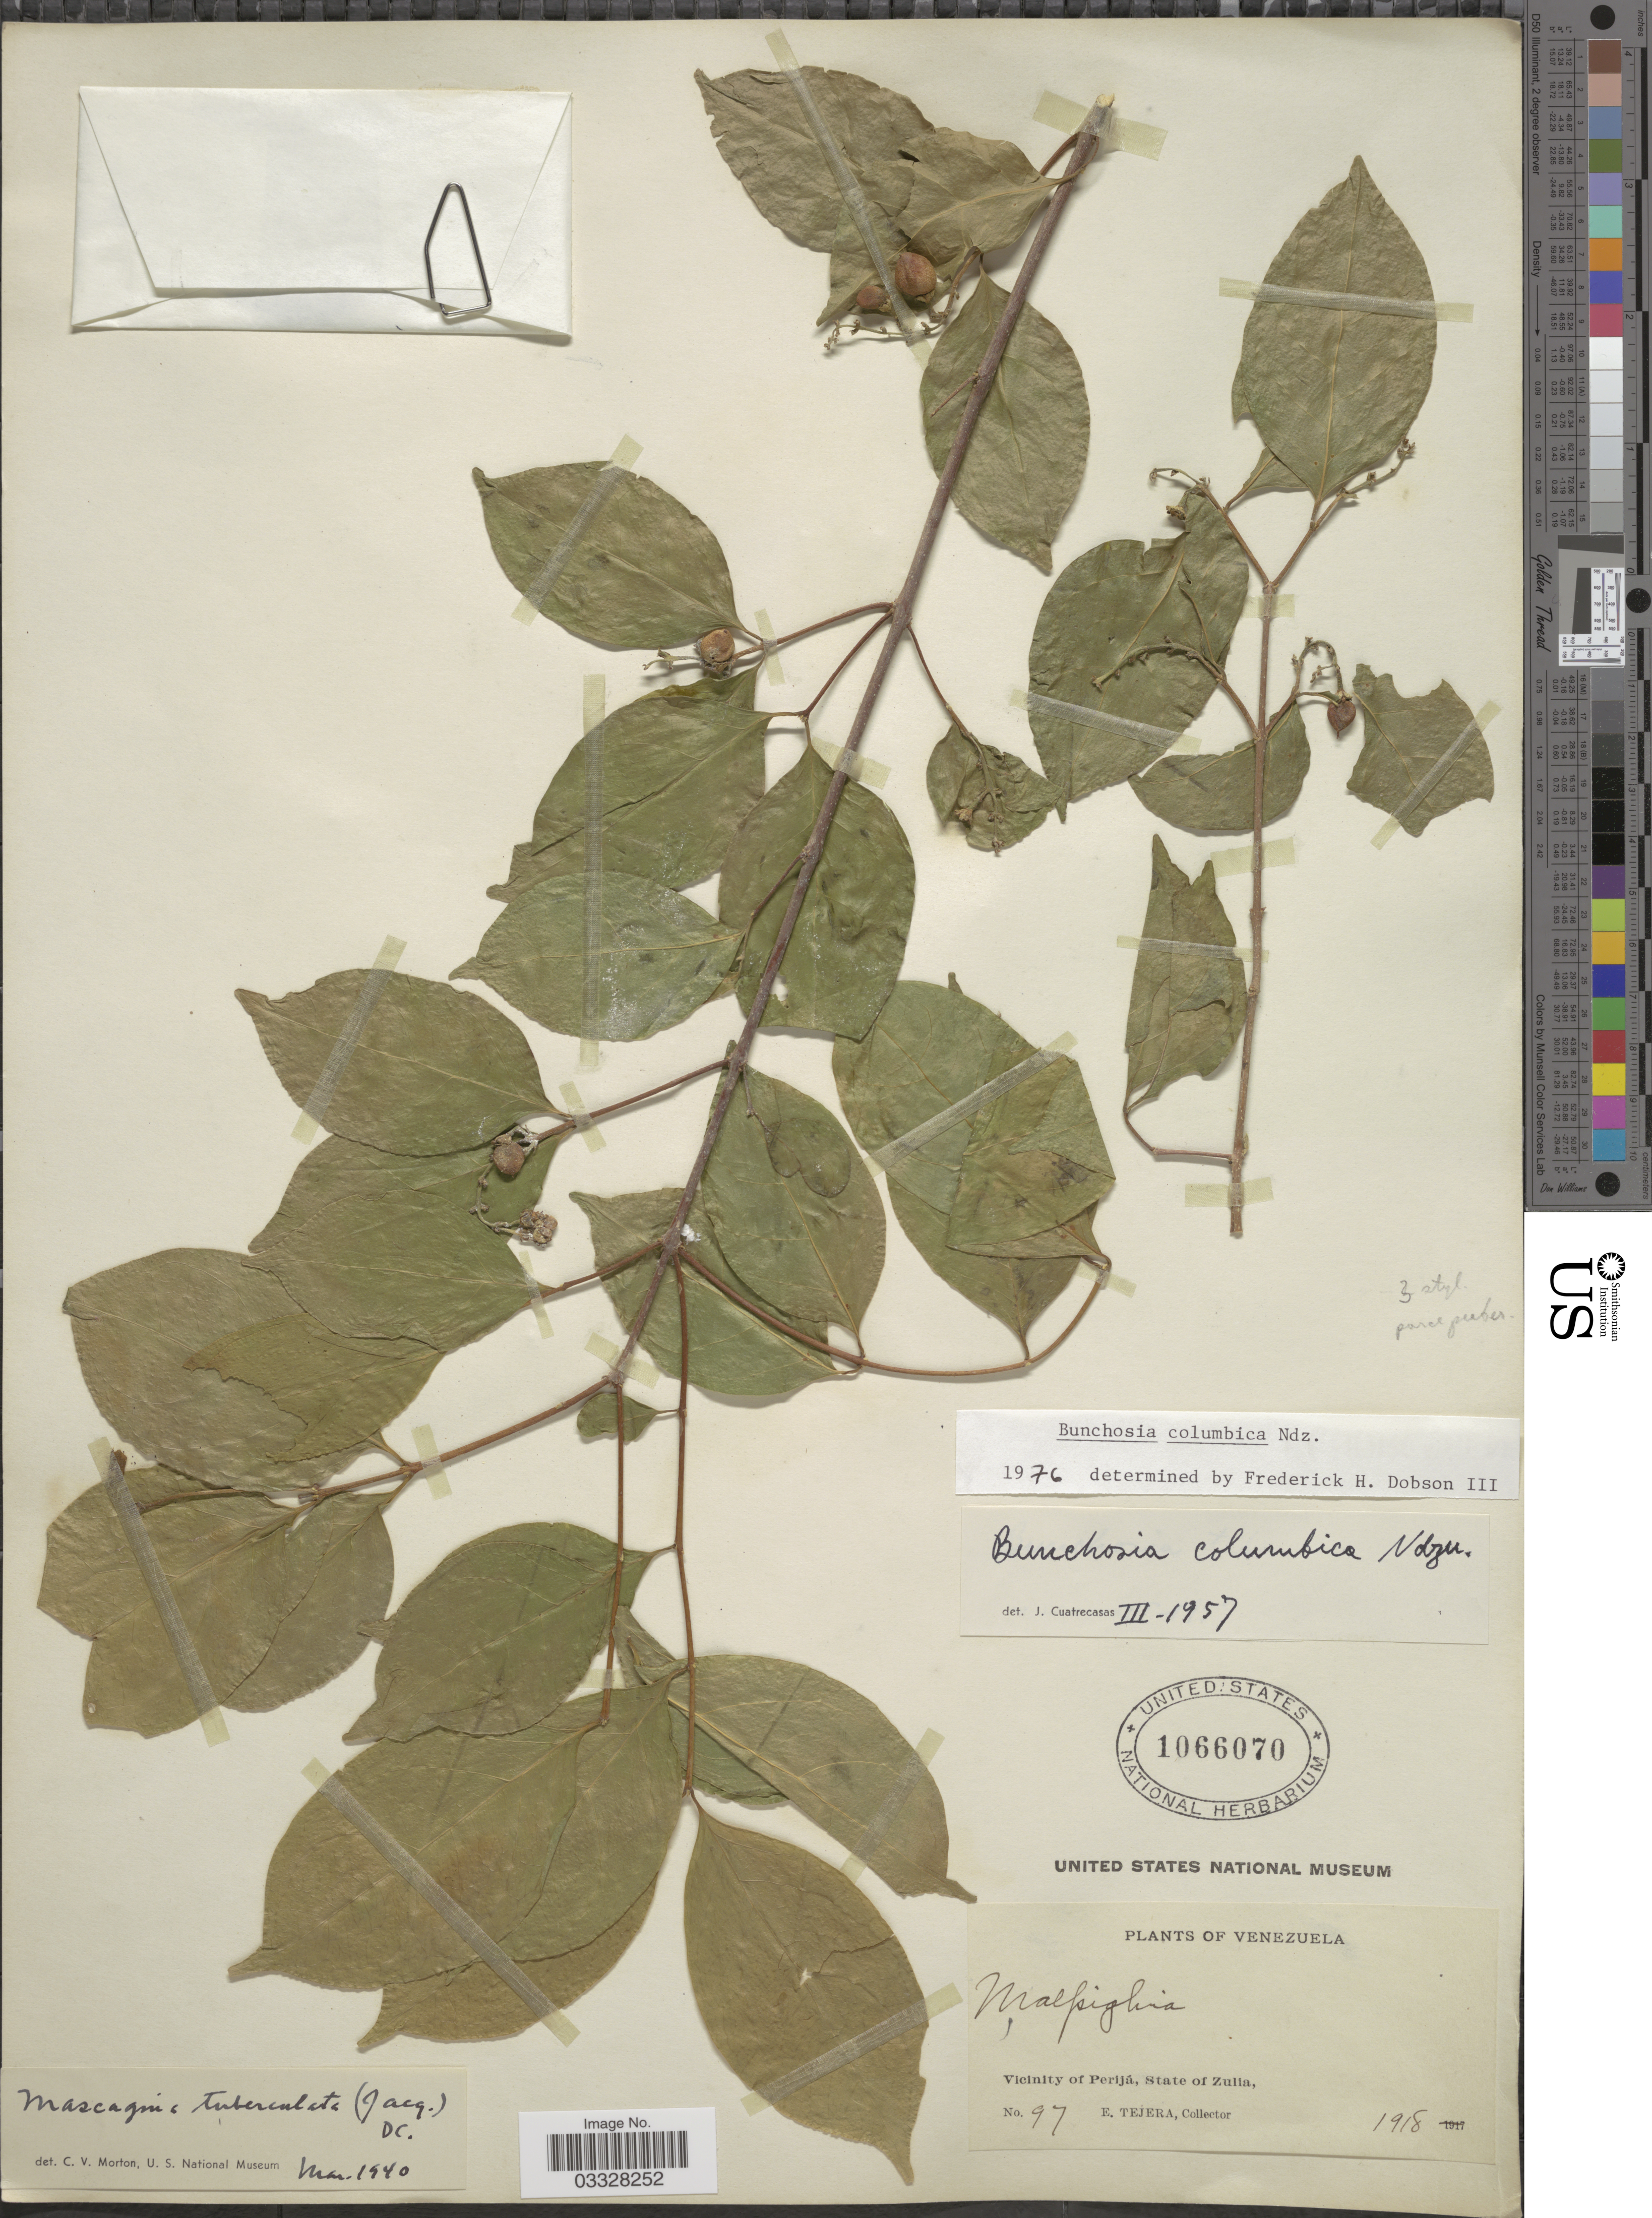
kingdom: Plantae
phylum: Tracheophyta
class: Magnoliopsida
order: Malpighiales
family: Malpighiaceae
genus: Bunchosia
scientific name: Bunchosia columbica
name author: Nied.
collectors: E. Tejera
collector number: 97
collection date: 1918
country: Venezuela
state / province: Zulia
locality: Vicinity of Perijá.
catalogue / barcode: US 1066070